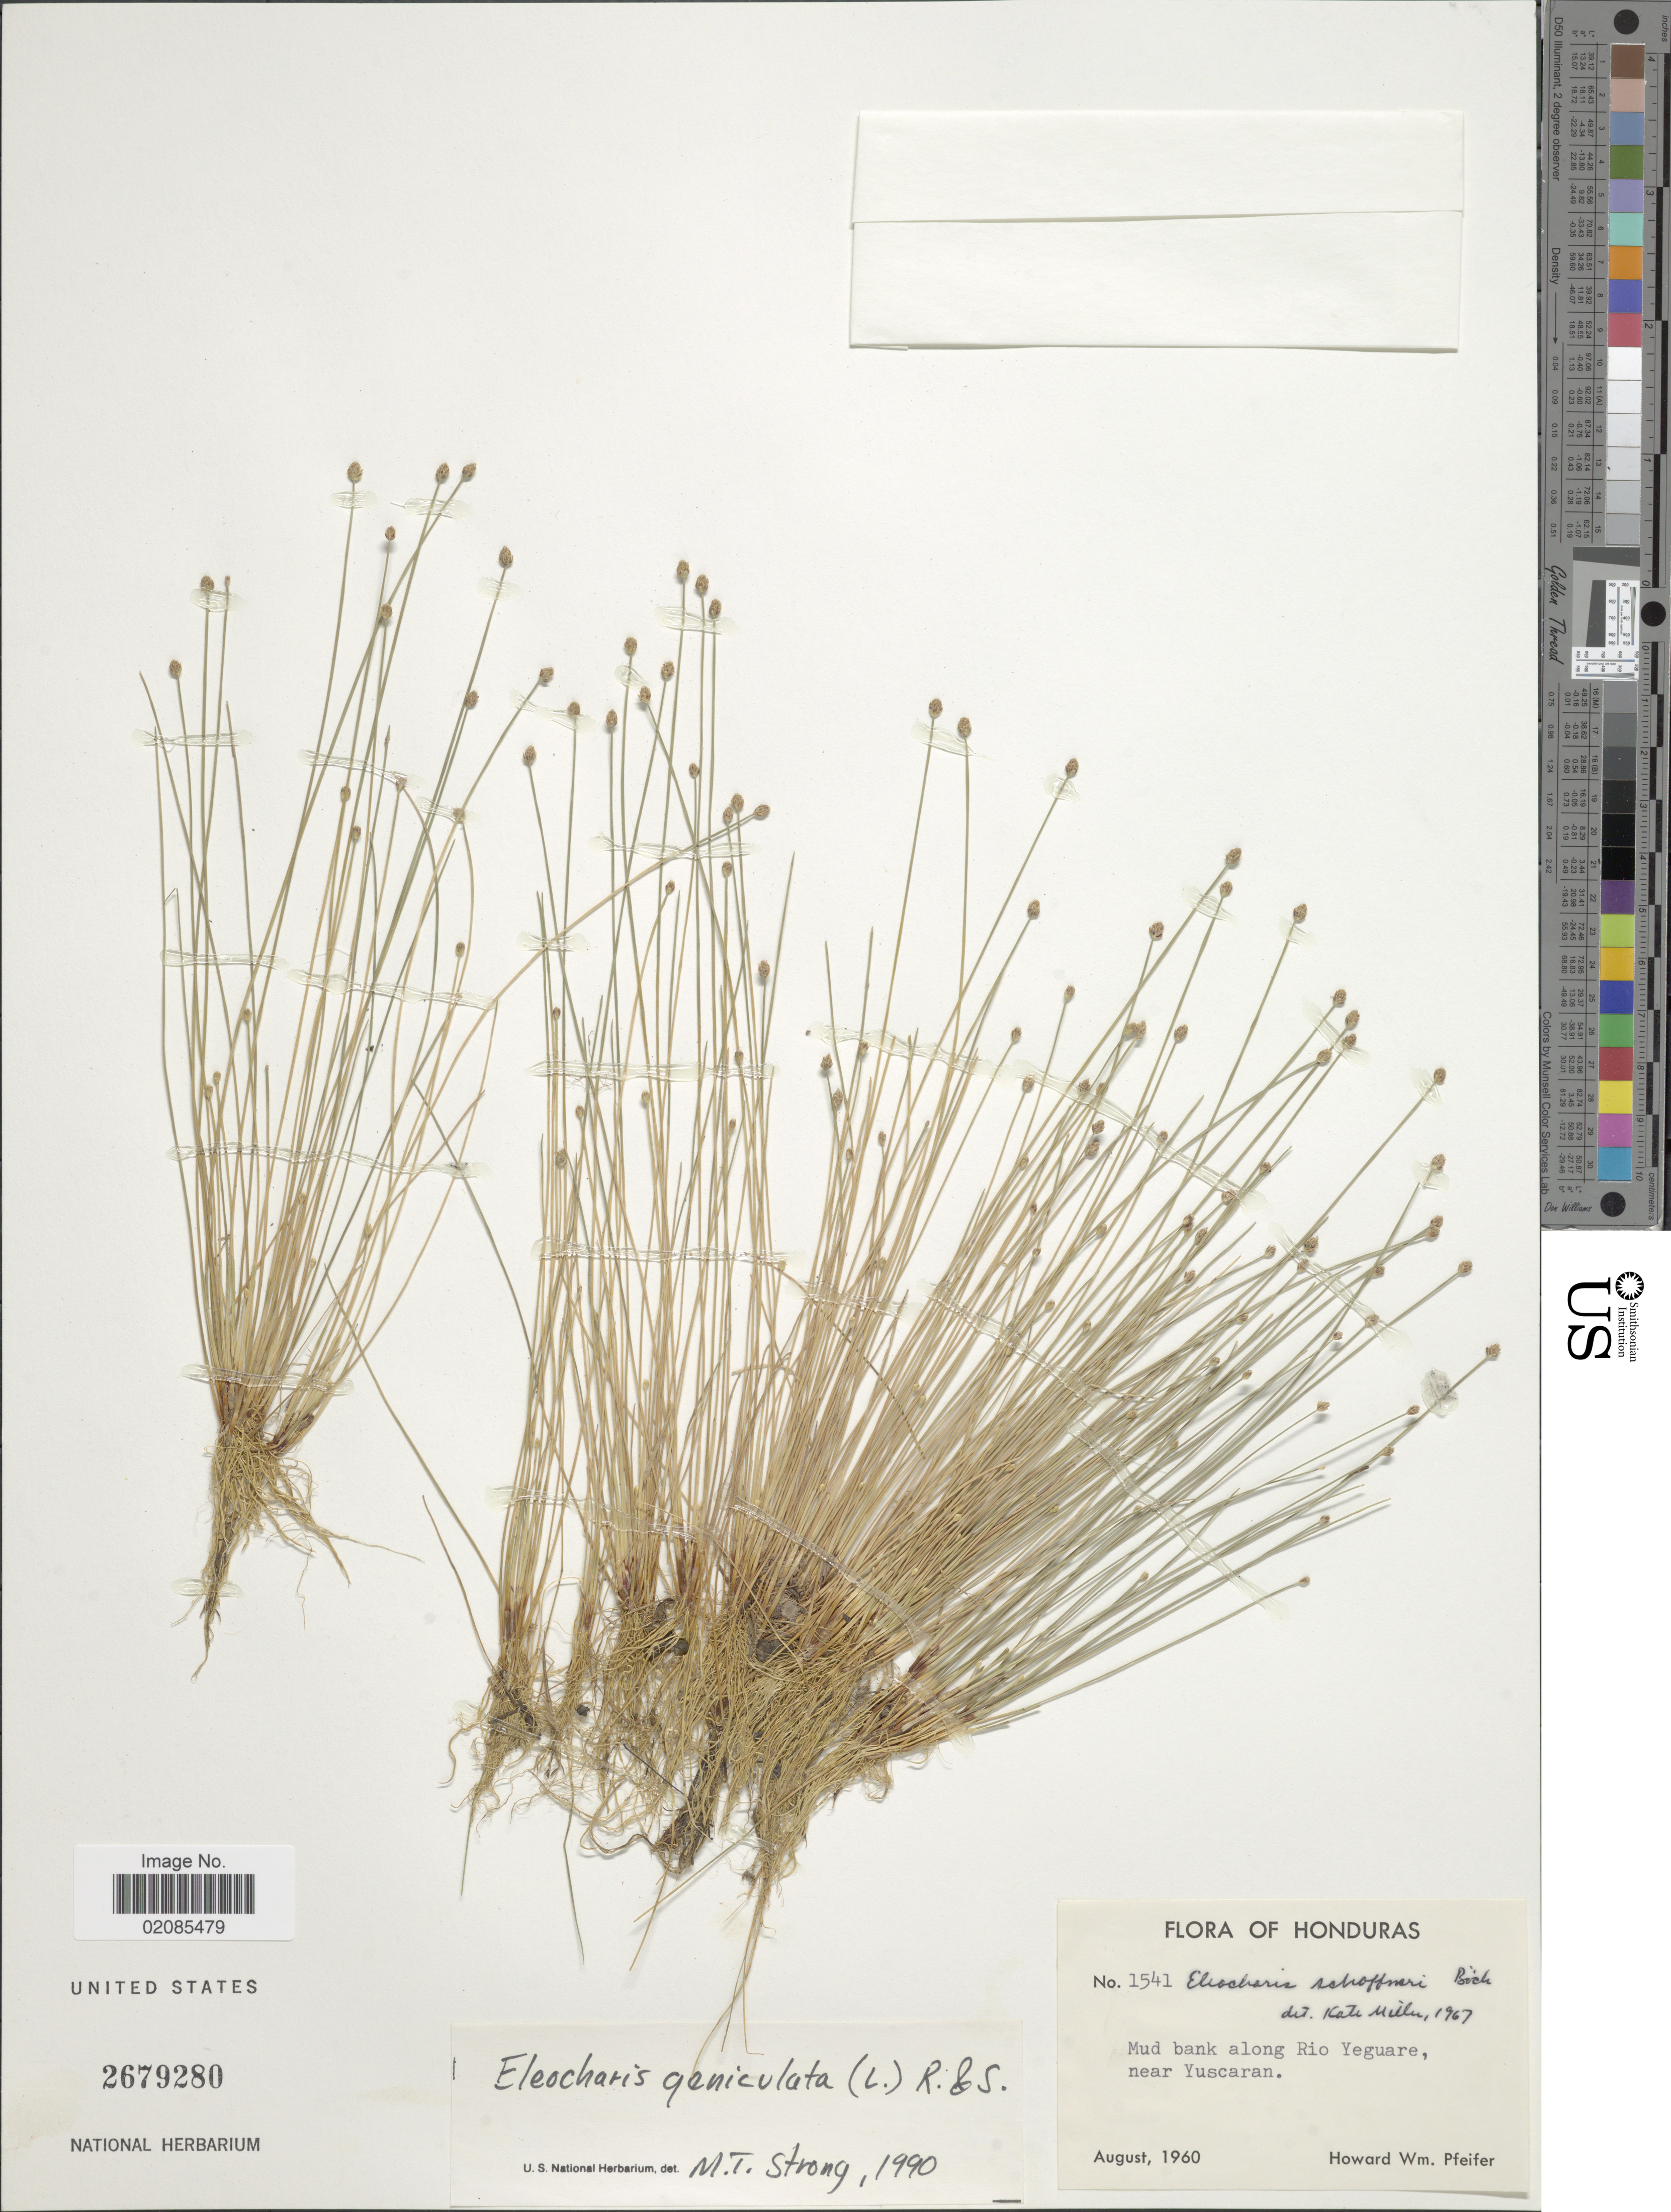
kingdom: Plantae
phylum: Tracheophyta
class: Liliopsida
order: Poales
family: Cyperaceae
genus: Eleocharis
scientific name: Eleocharis geniculata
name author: (L.) Roem. & Schult.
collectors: H. W. Pfeifer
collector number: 1541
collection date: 1960-08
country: Honduras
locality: Mud bank along Rio Yeguare, near Yuscaran.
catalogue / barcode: US 2679280